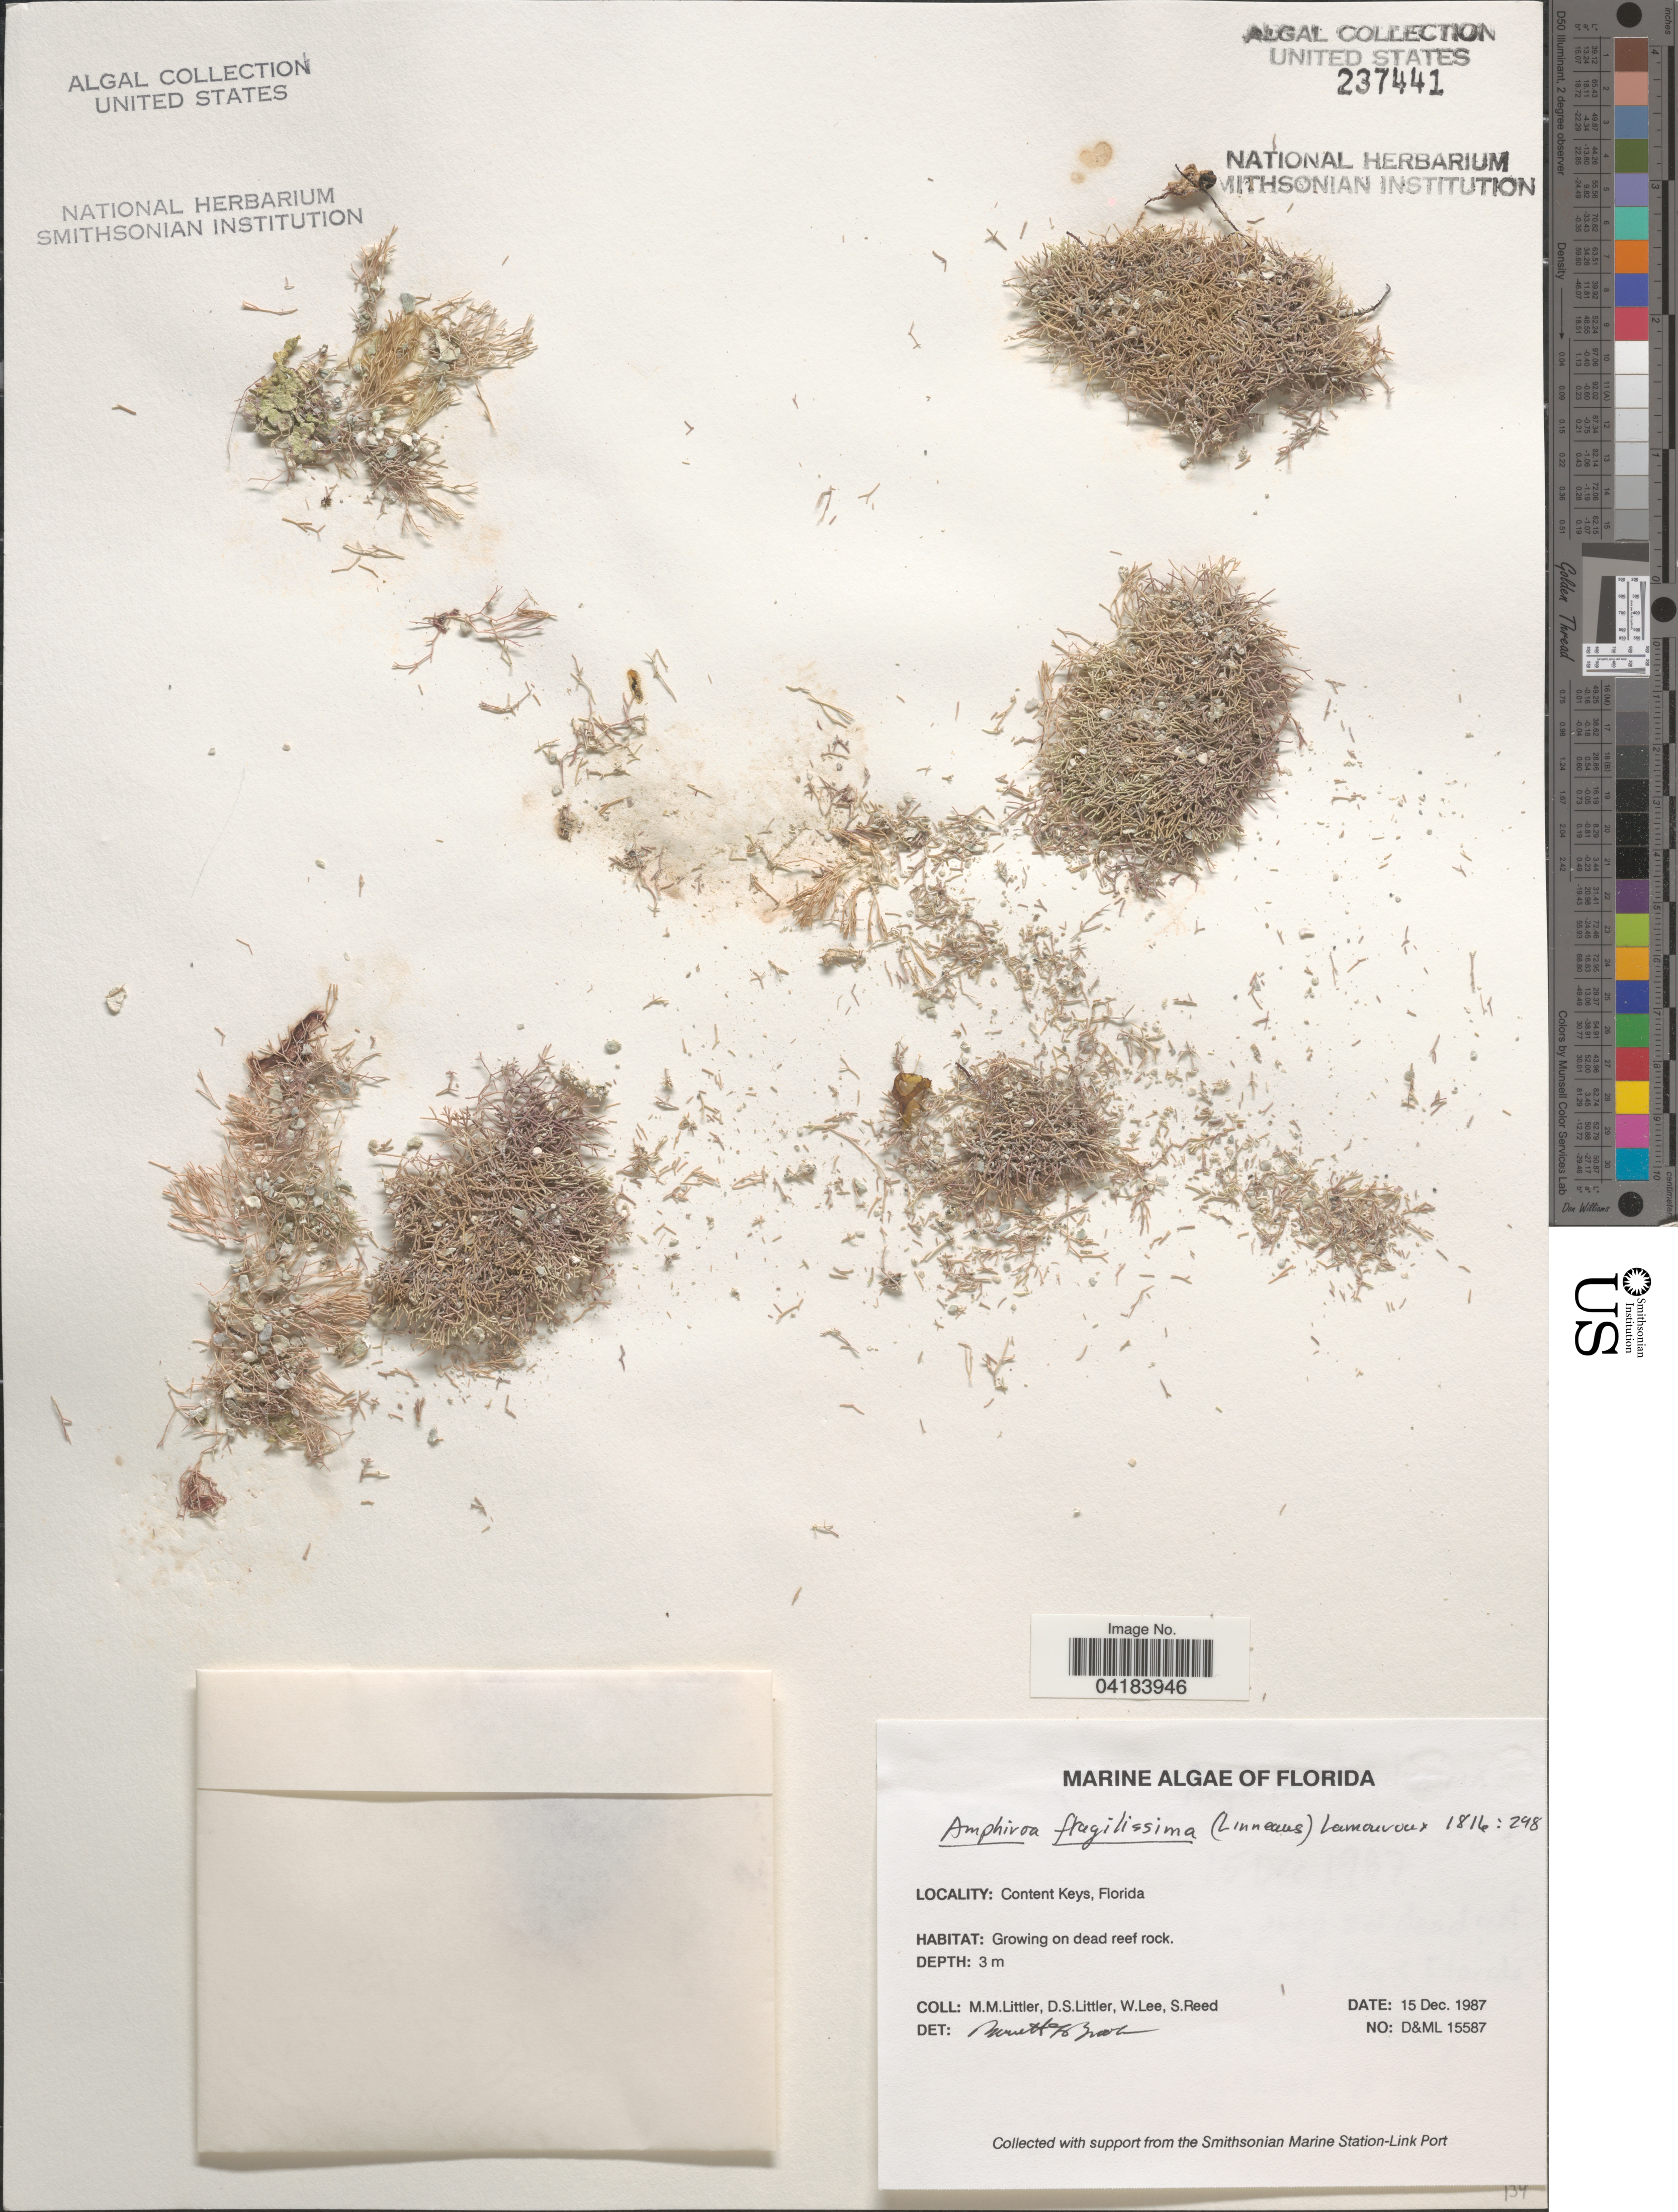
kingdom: Plantae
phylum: Rhodophyta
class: Florideophyceae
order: Corallinales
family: Lithophyllaceae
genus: Amphiroa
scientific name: Amphiroa fragilissima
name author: (L.) J.V.Lamouroux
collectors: D. S. Littler, W. Lee & S. Reed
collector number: D&ML15587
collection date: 1987-12-15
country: United States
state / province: Florida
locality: Content Keys.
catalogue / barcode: US 237441